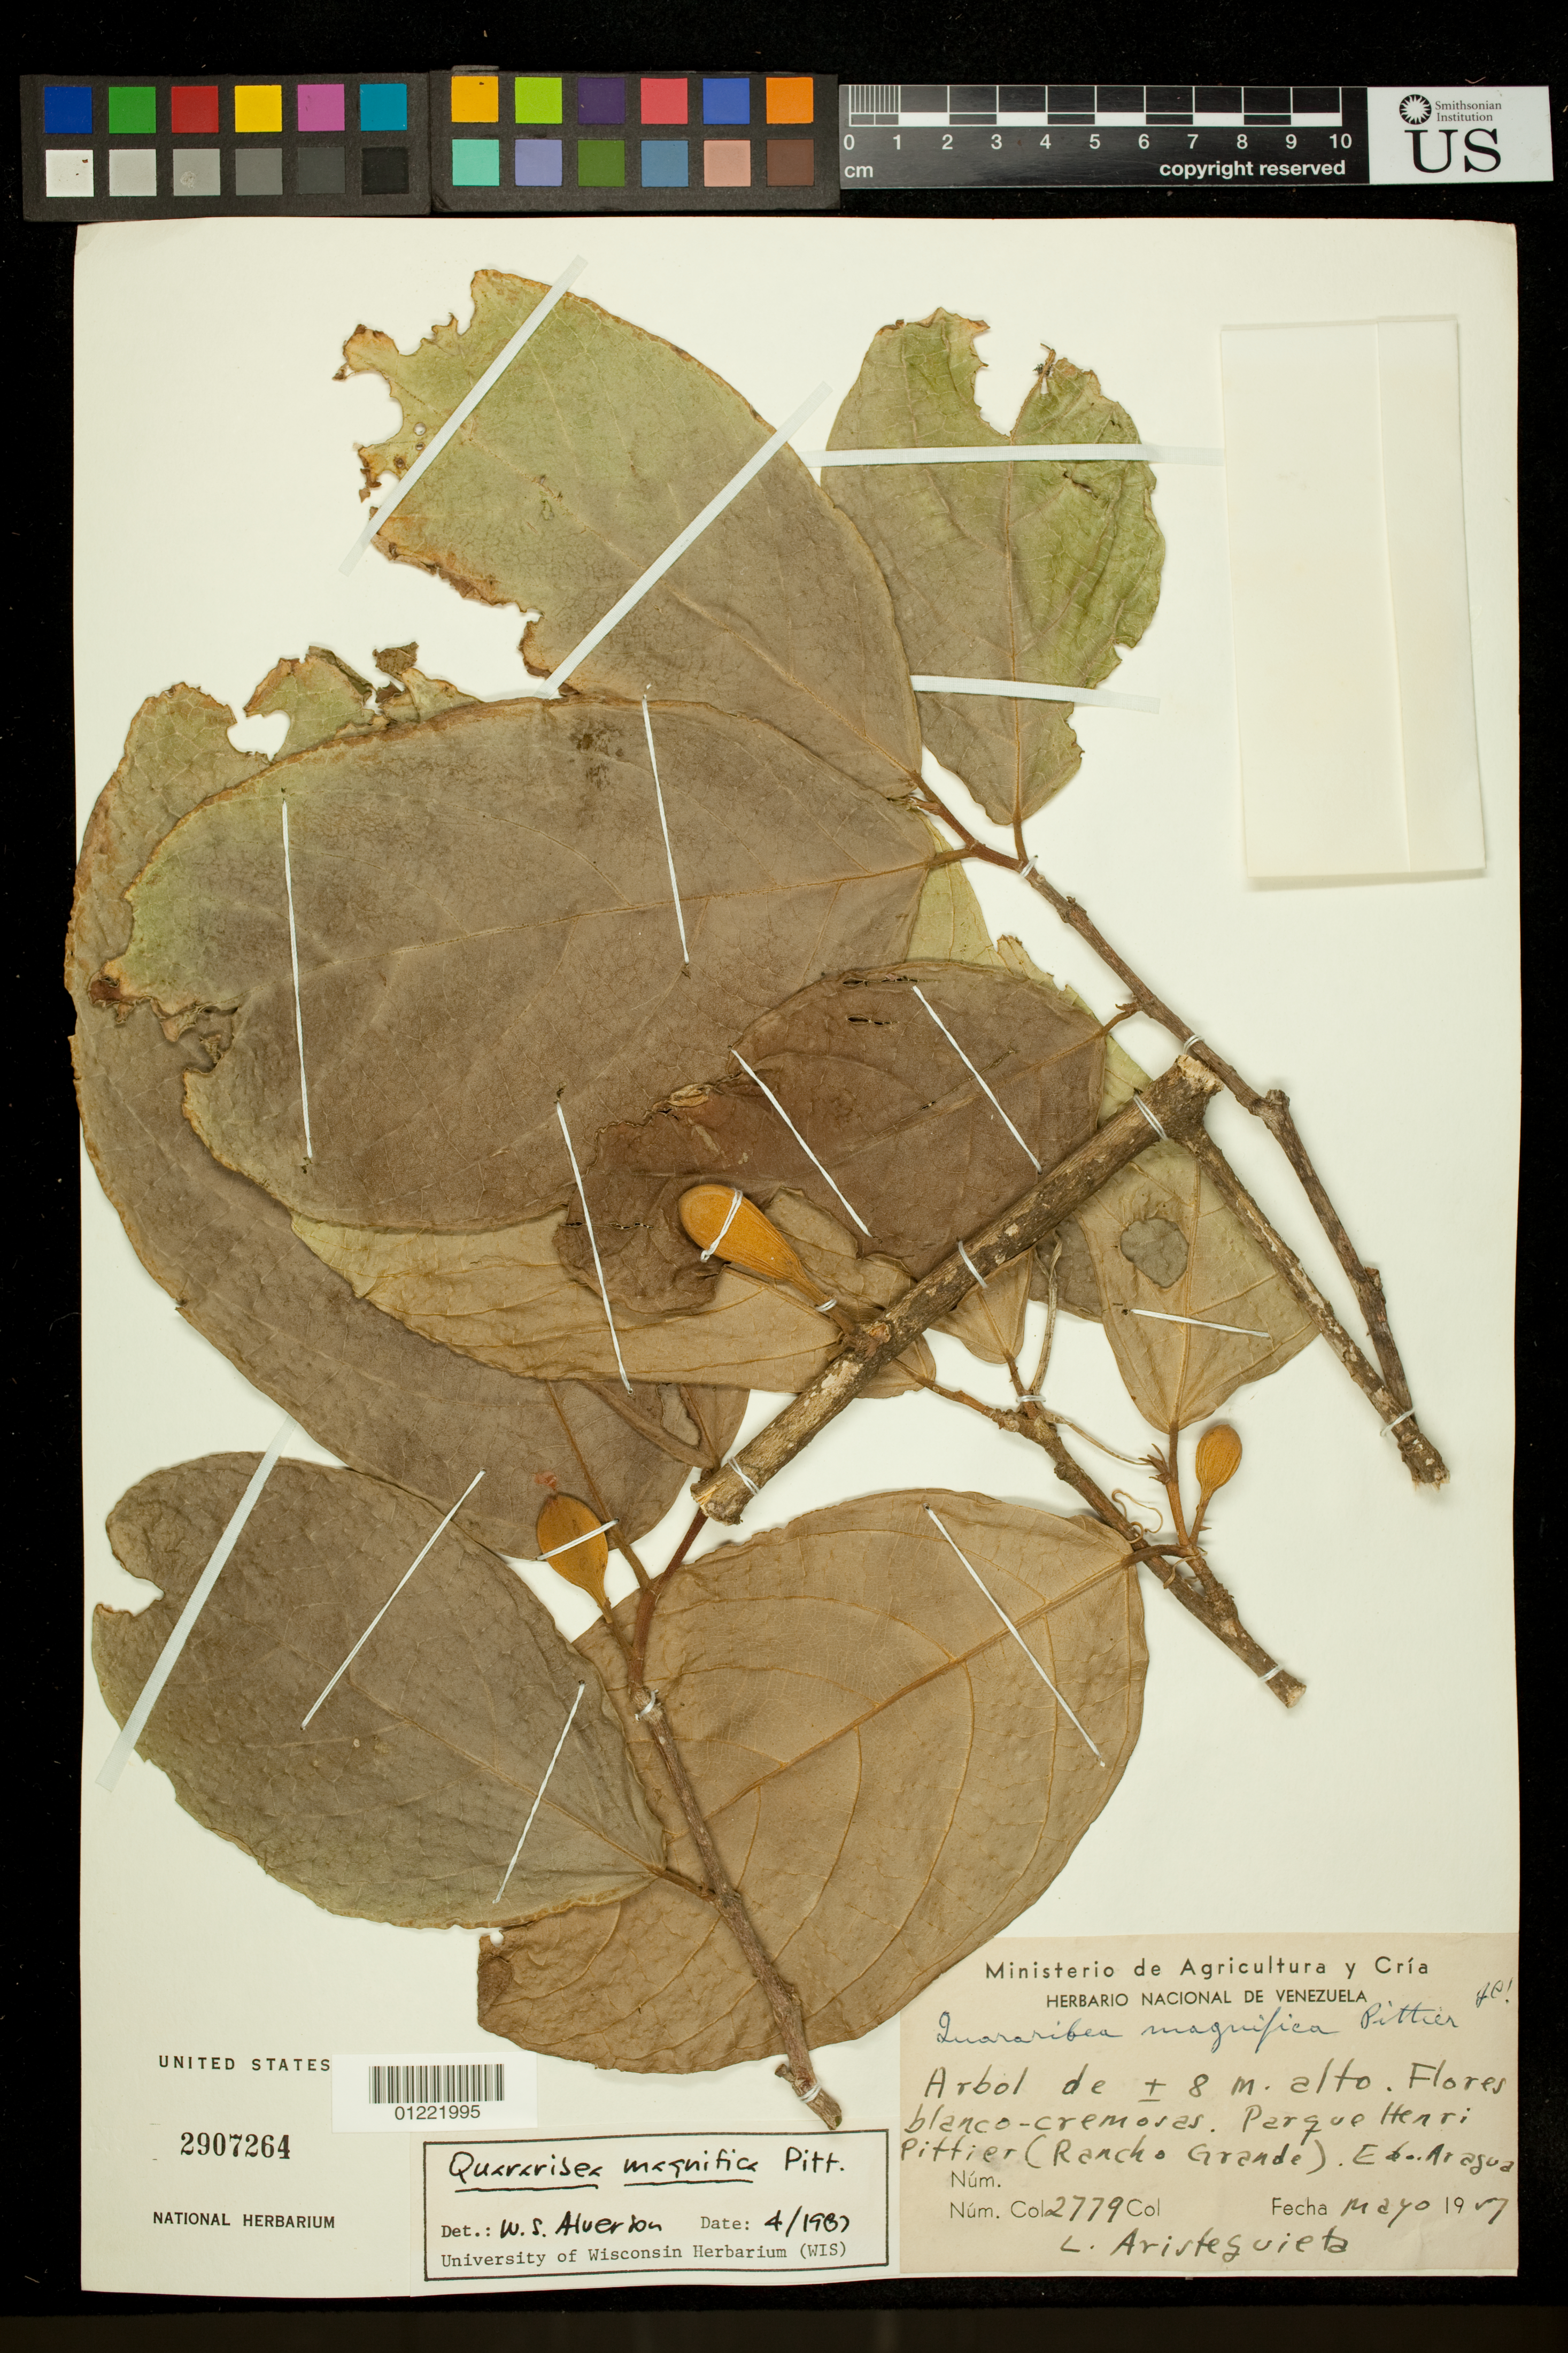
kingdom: Plantae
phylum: Tracheophyta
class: Magnoliopsida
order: Malvales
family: Malvaceae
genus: Quararibea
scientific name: Quararibea magnifica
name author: Pittier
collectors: L. Aristeguieta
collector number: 2779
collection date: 1957-05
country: Venezuela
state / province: Aragua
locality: Parque Henri Pittier (Rancho Grande).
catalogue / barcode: US 2907264